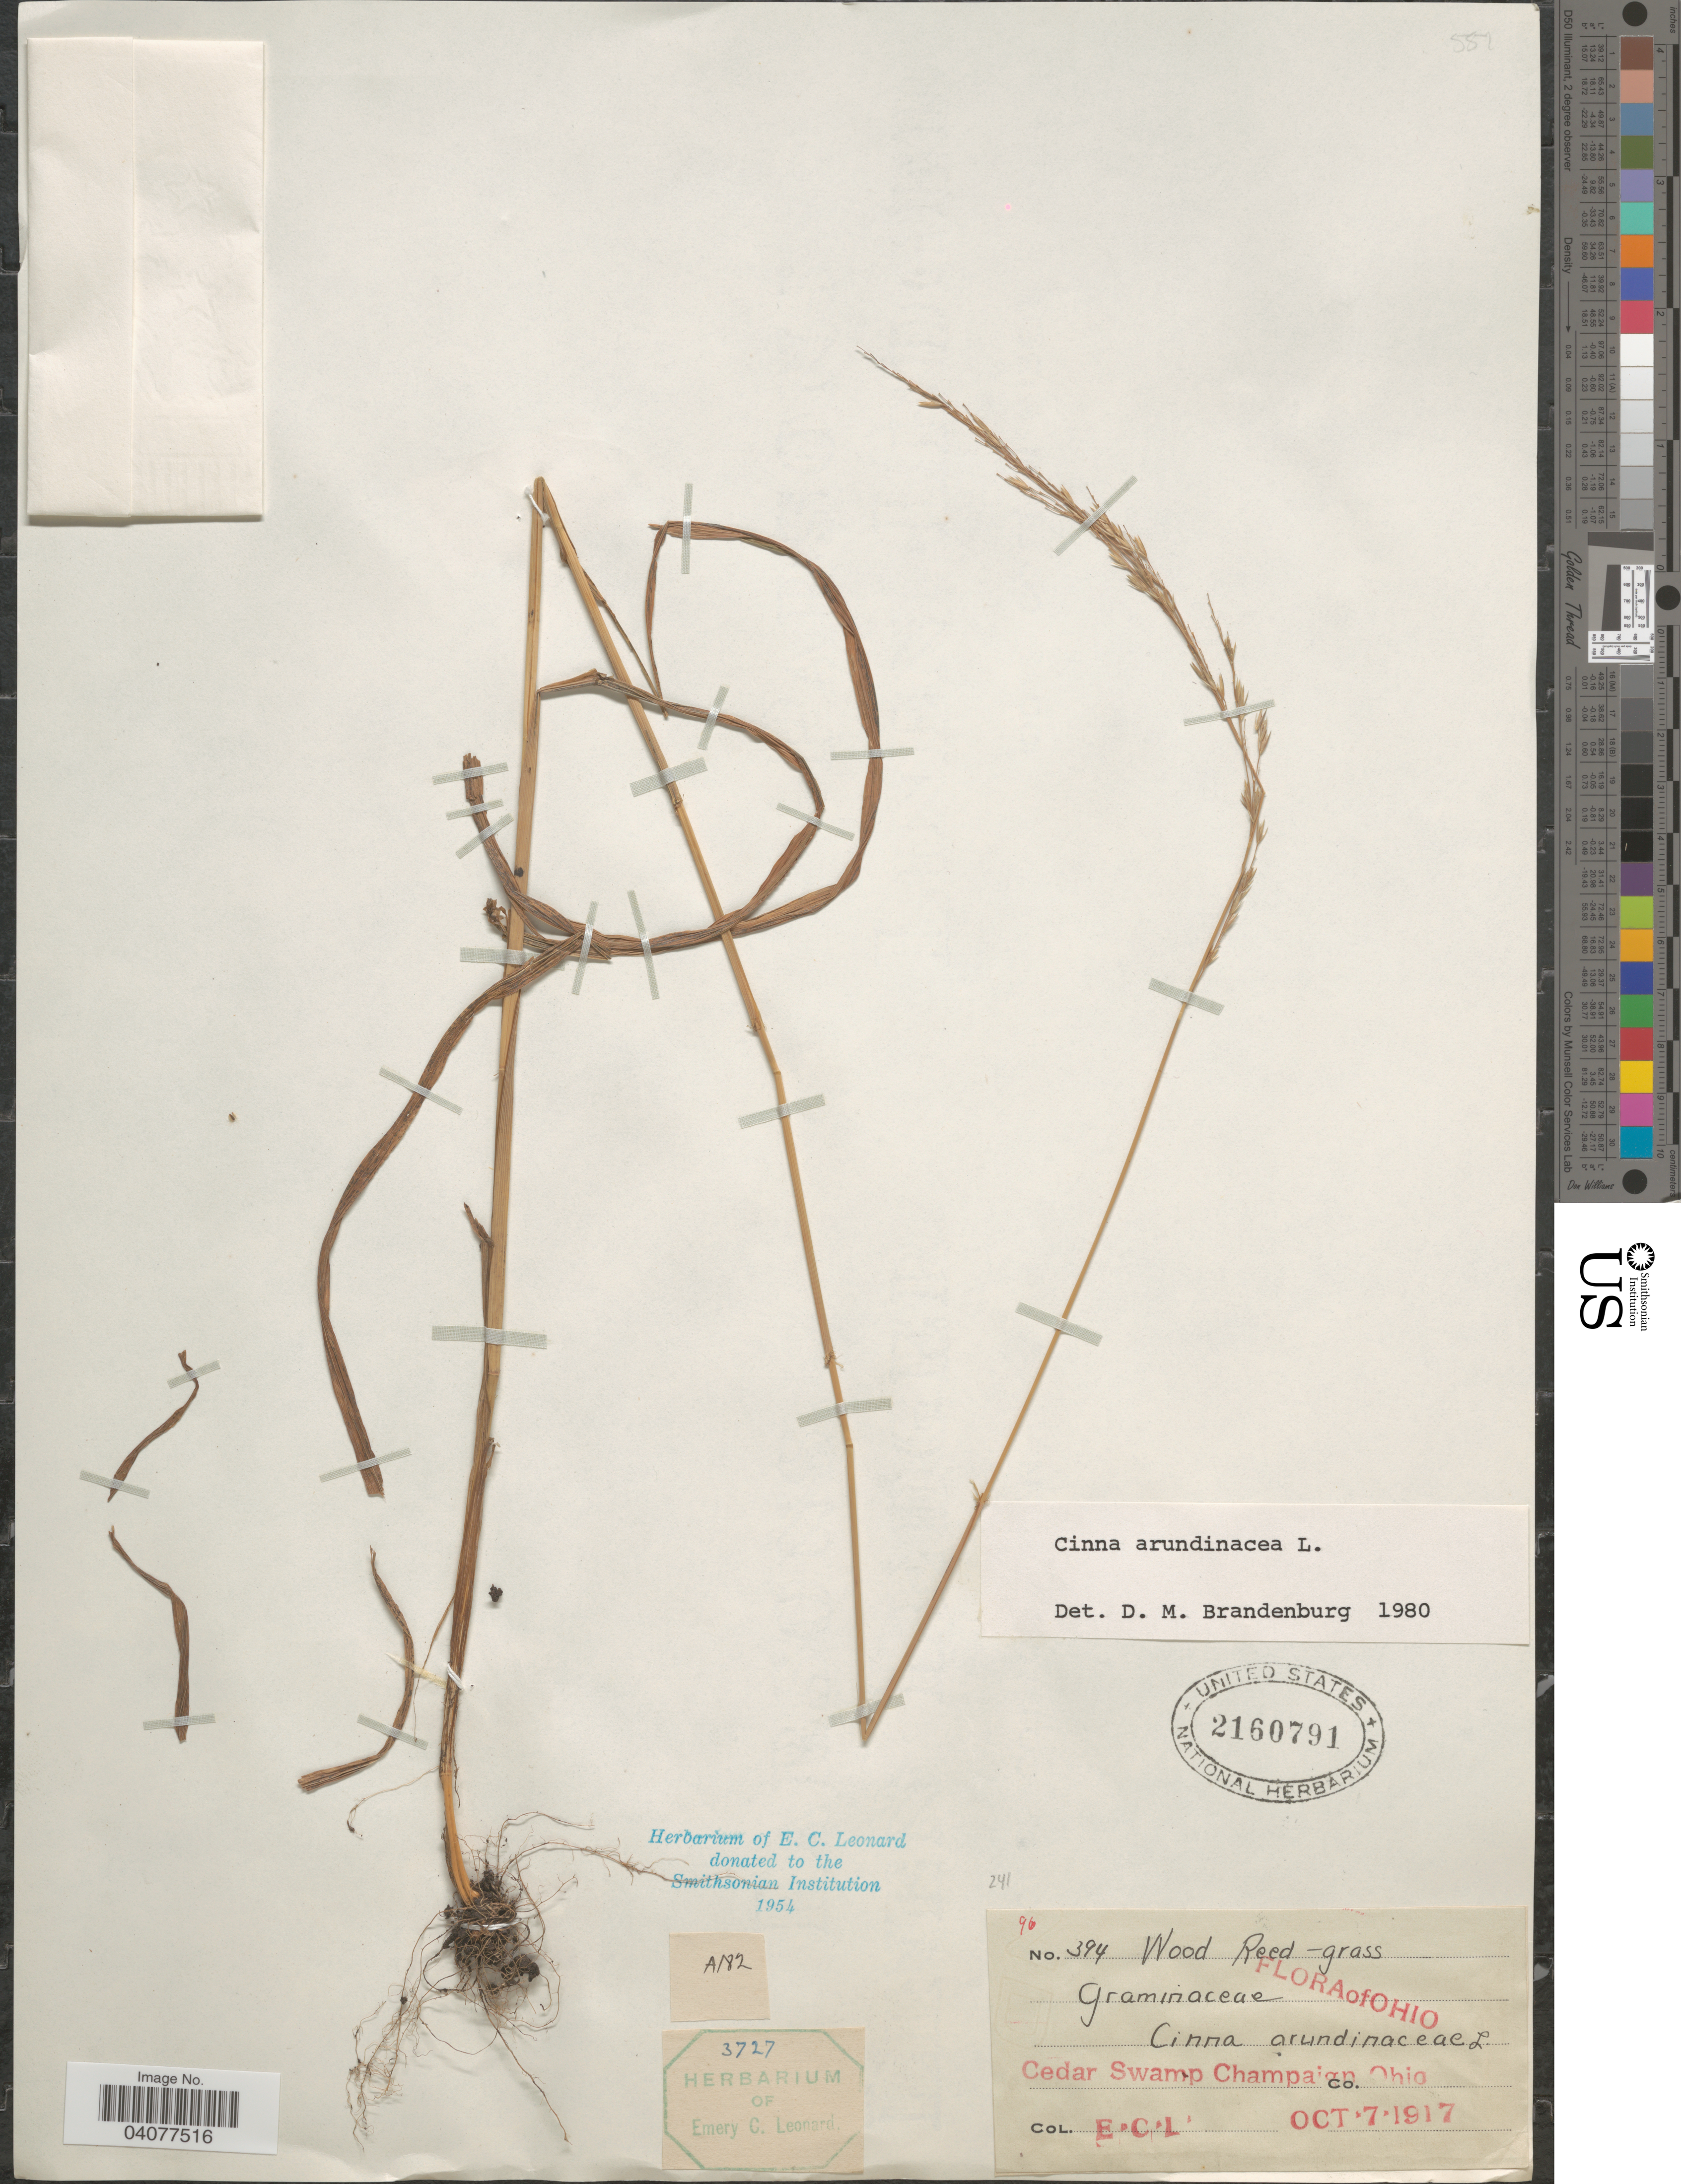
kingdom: Plantae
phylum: Tracheophyta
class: Liliopsida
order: Poales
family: Poaceae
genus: Cinna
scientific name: Cinna arundinacea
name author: L.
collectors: E. C. Leonard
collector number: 394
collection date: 1917-10-07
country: United States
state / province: Ohio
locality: Cedar Swamp Champaign.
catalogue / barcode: US 2160791